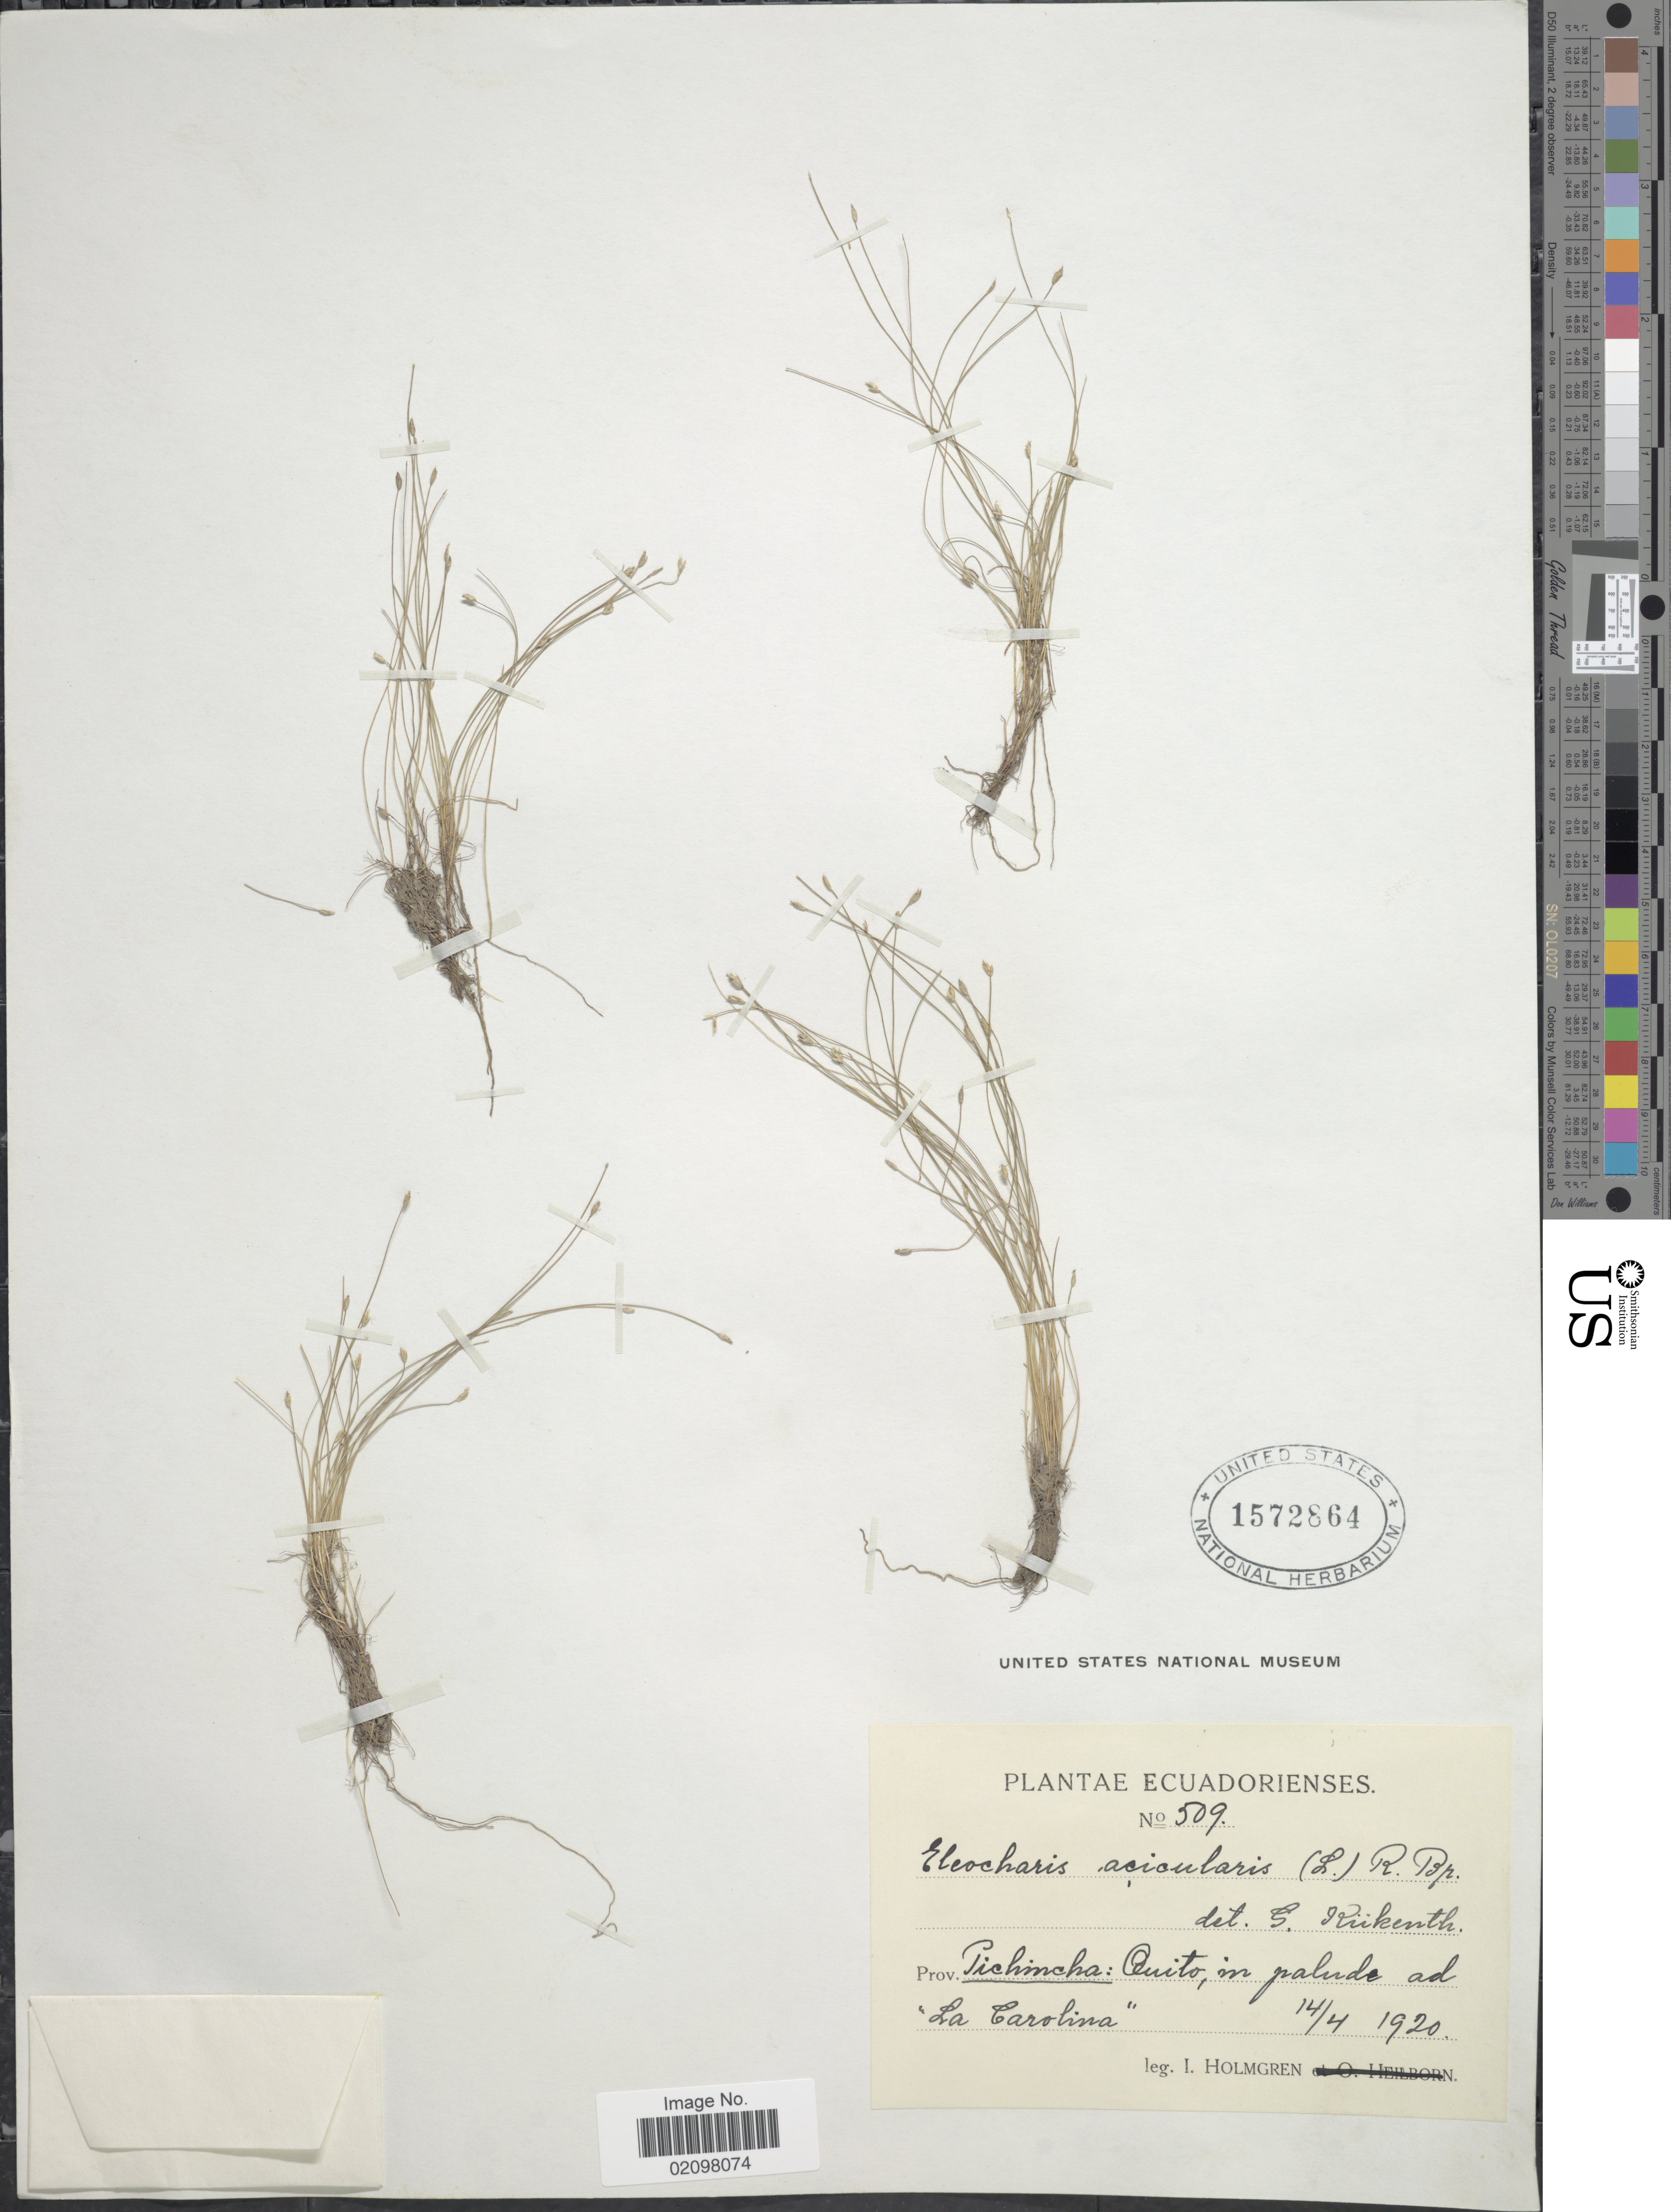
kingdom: Plantae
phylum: Tracheophyta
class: Liliopsida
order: Poales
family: Cyperaceae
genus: Eleocharis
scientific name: Eleocharis acicularis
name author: (L.) Roem. & Schult.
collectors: I. Holmgren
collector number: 509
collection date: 1920-04-14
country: Ecuador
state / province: Pichincha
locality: Quito, in palude ad 'La Caolina'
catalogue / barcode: US 1572864